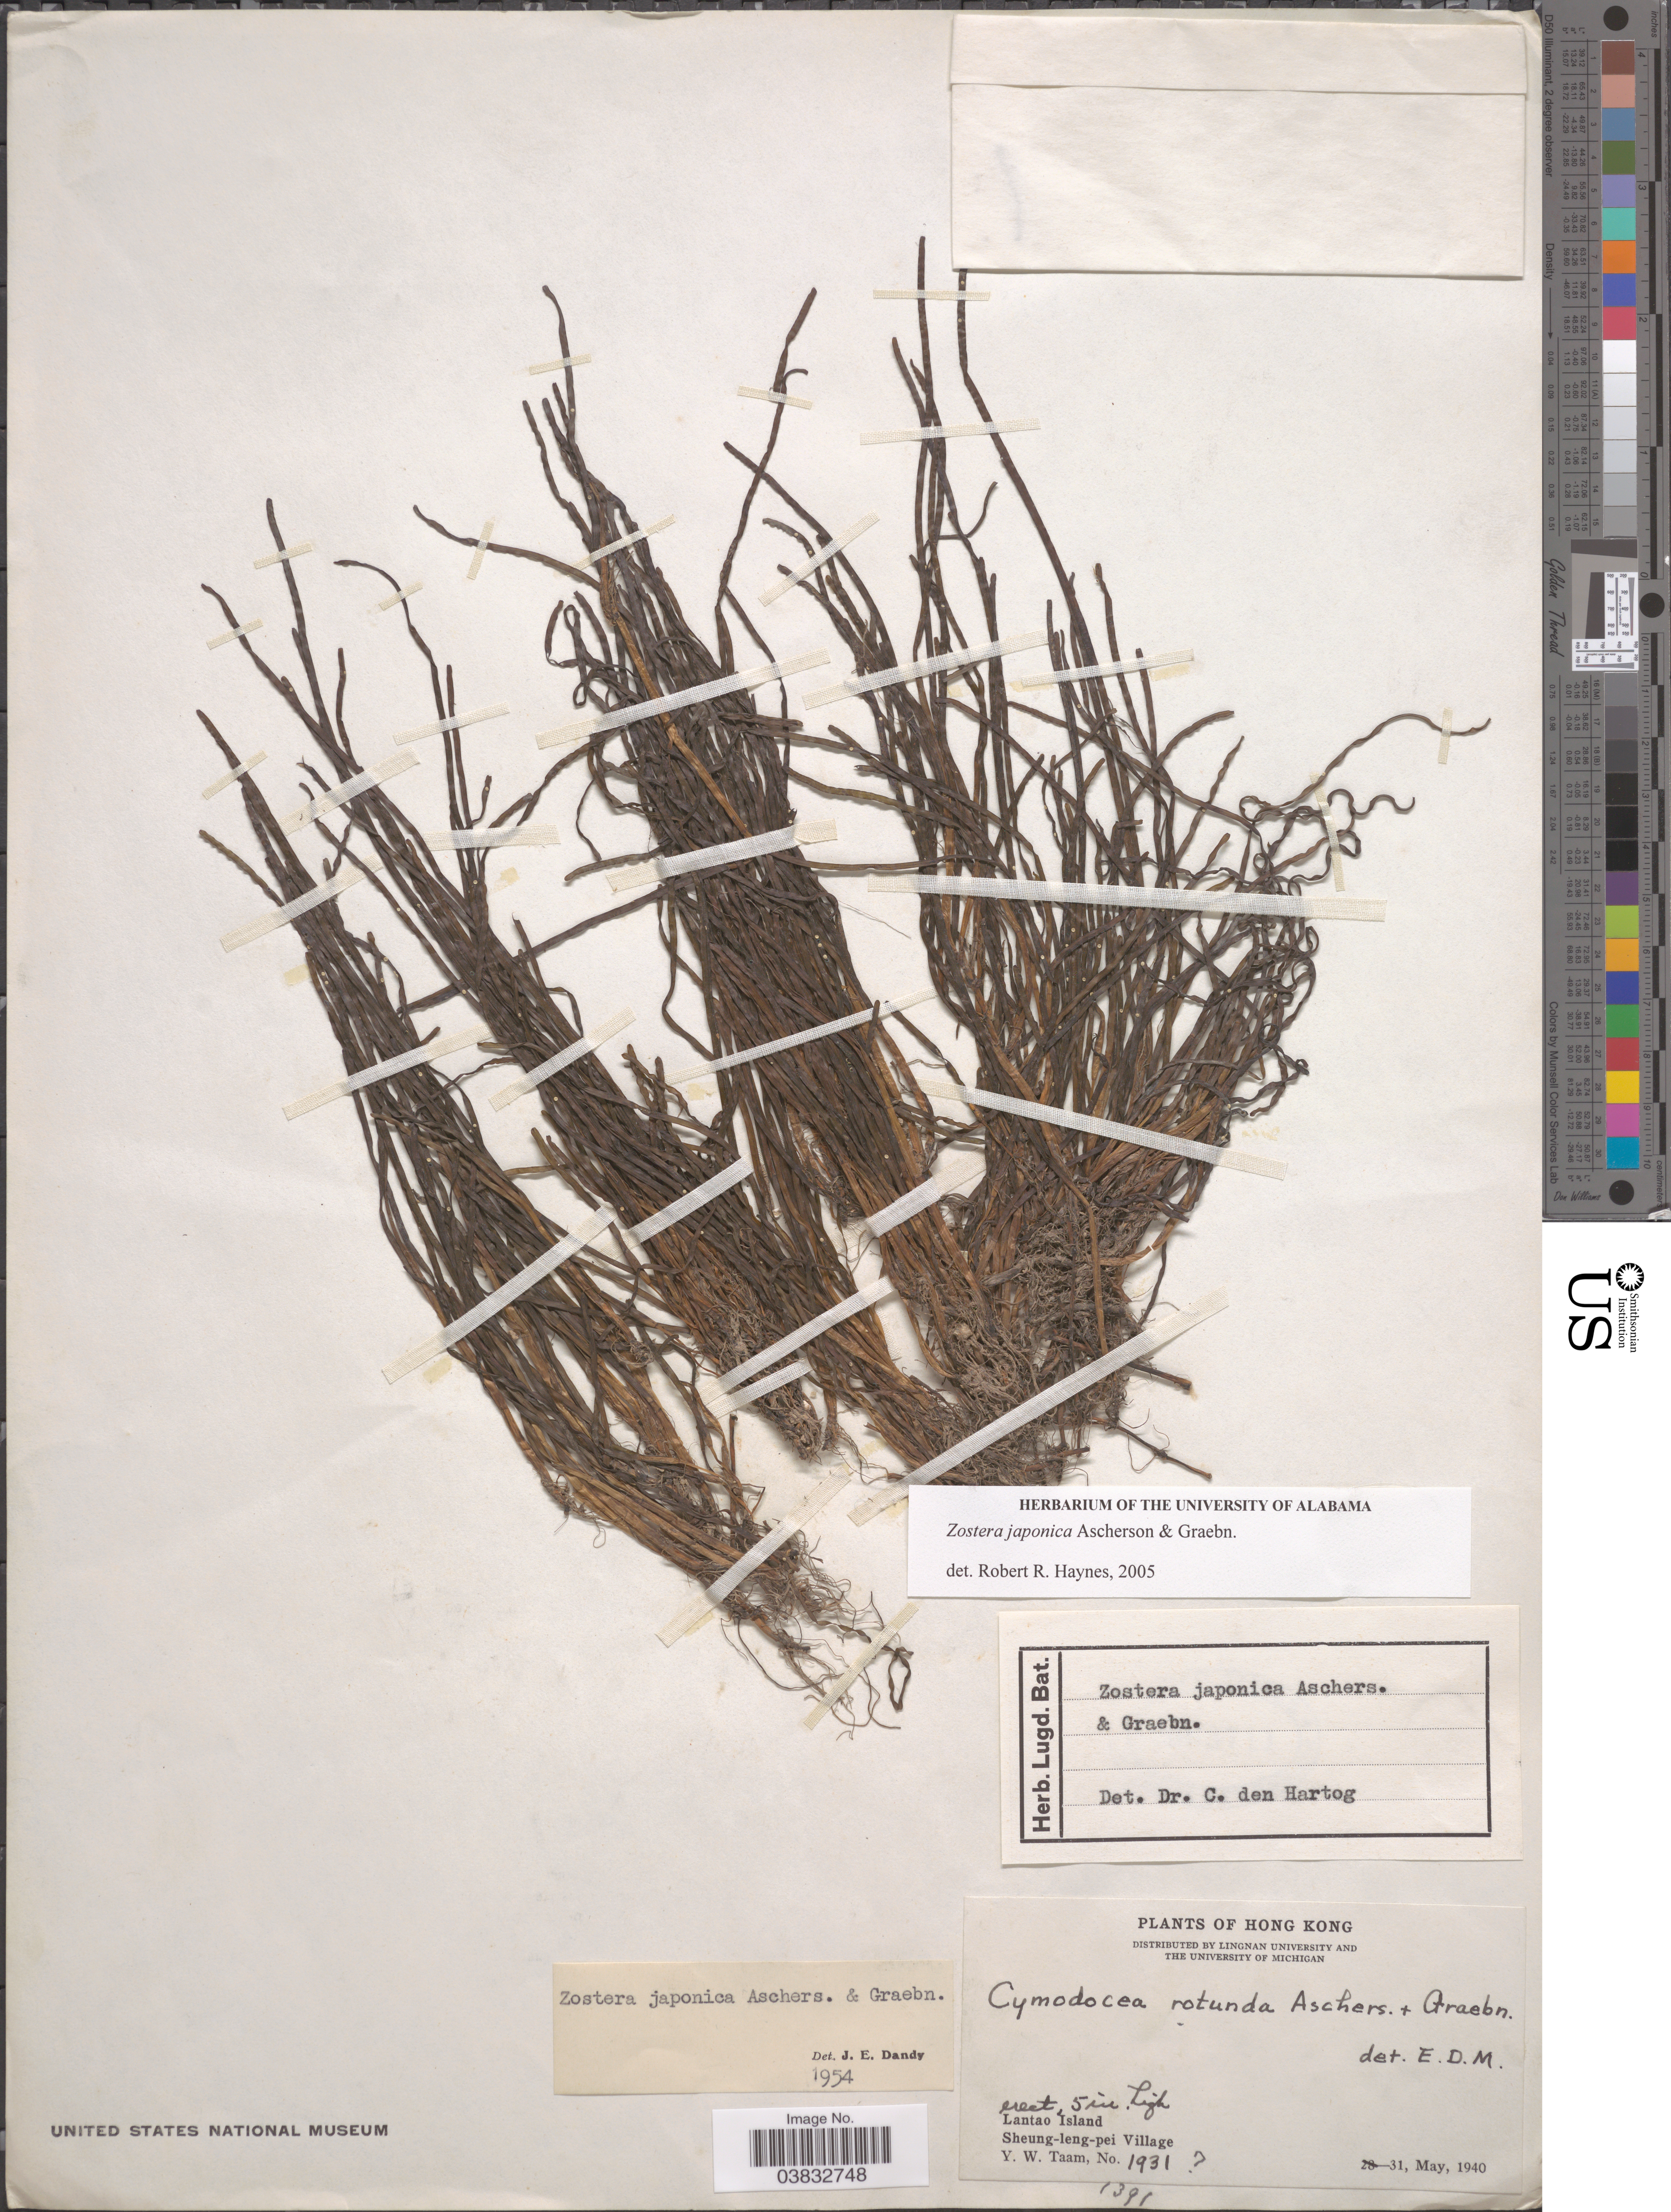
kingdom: Plantae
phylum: Tracheophyta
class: Liliopsida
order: Alismatales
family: Zosteraceae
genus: Zostera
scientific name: Zostera japonica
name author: Asch. & Graebn.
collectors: Y. W. Taam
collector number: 1931?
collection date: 1940-05-31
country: China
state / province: Hong Kong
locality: Lantao Island. Sheung-leng-pei Village.